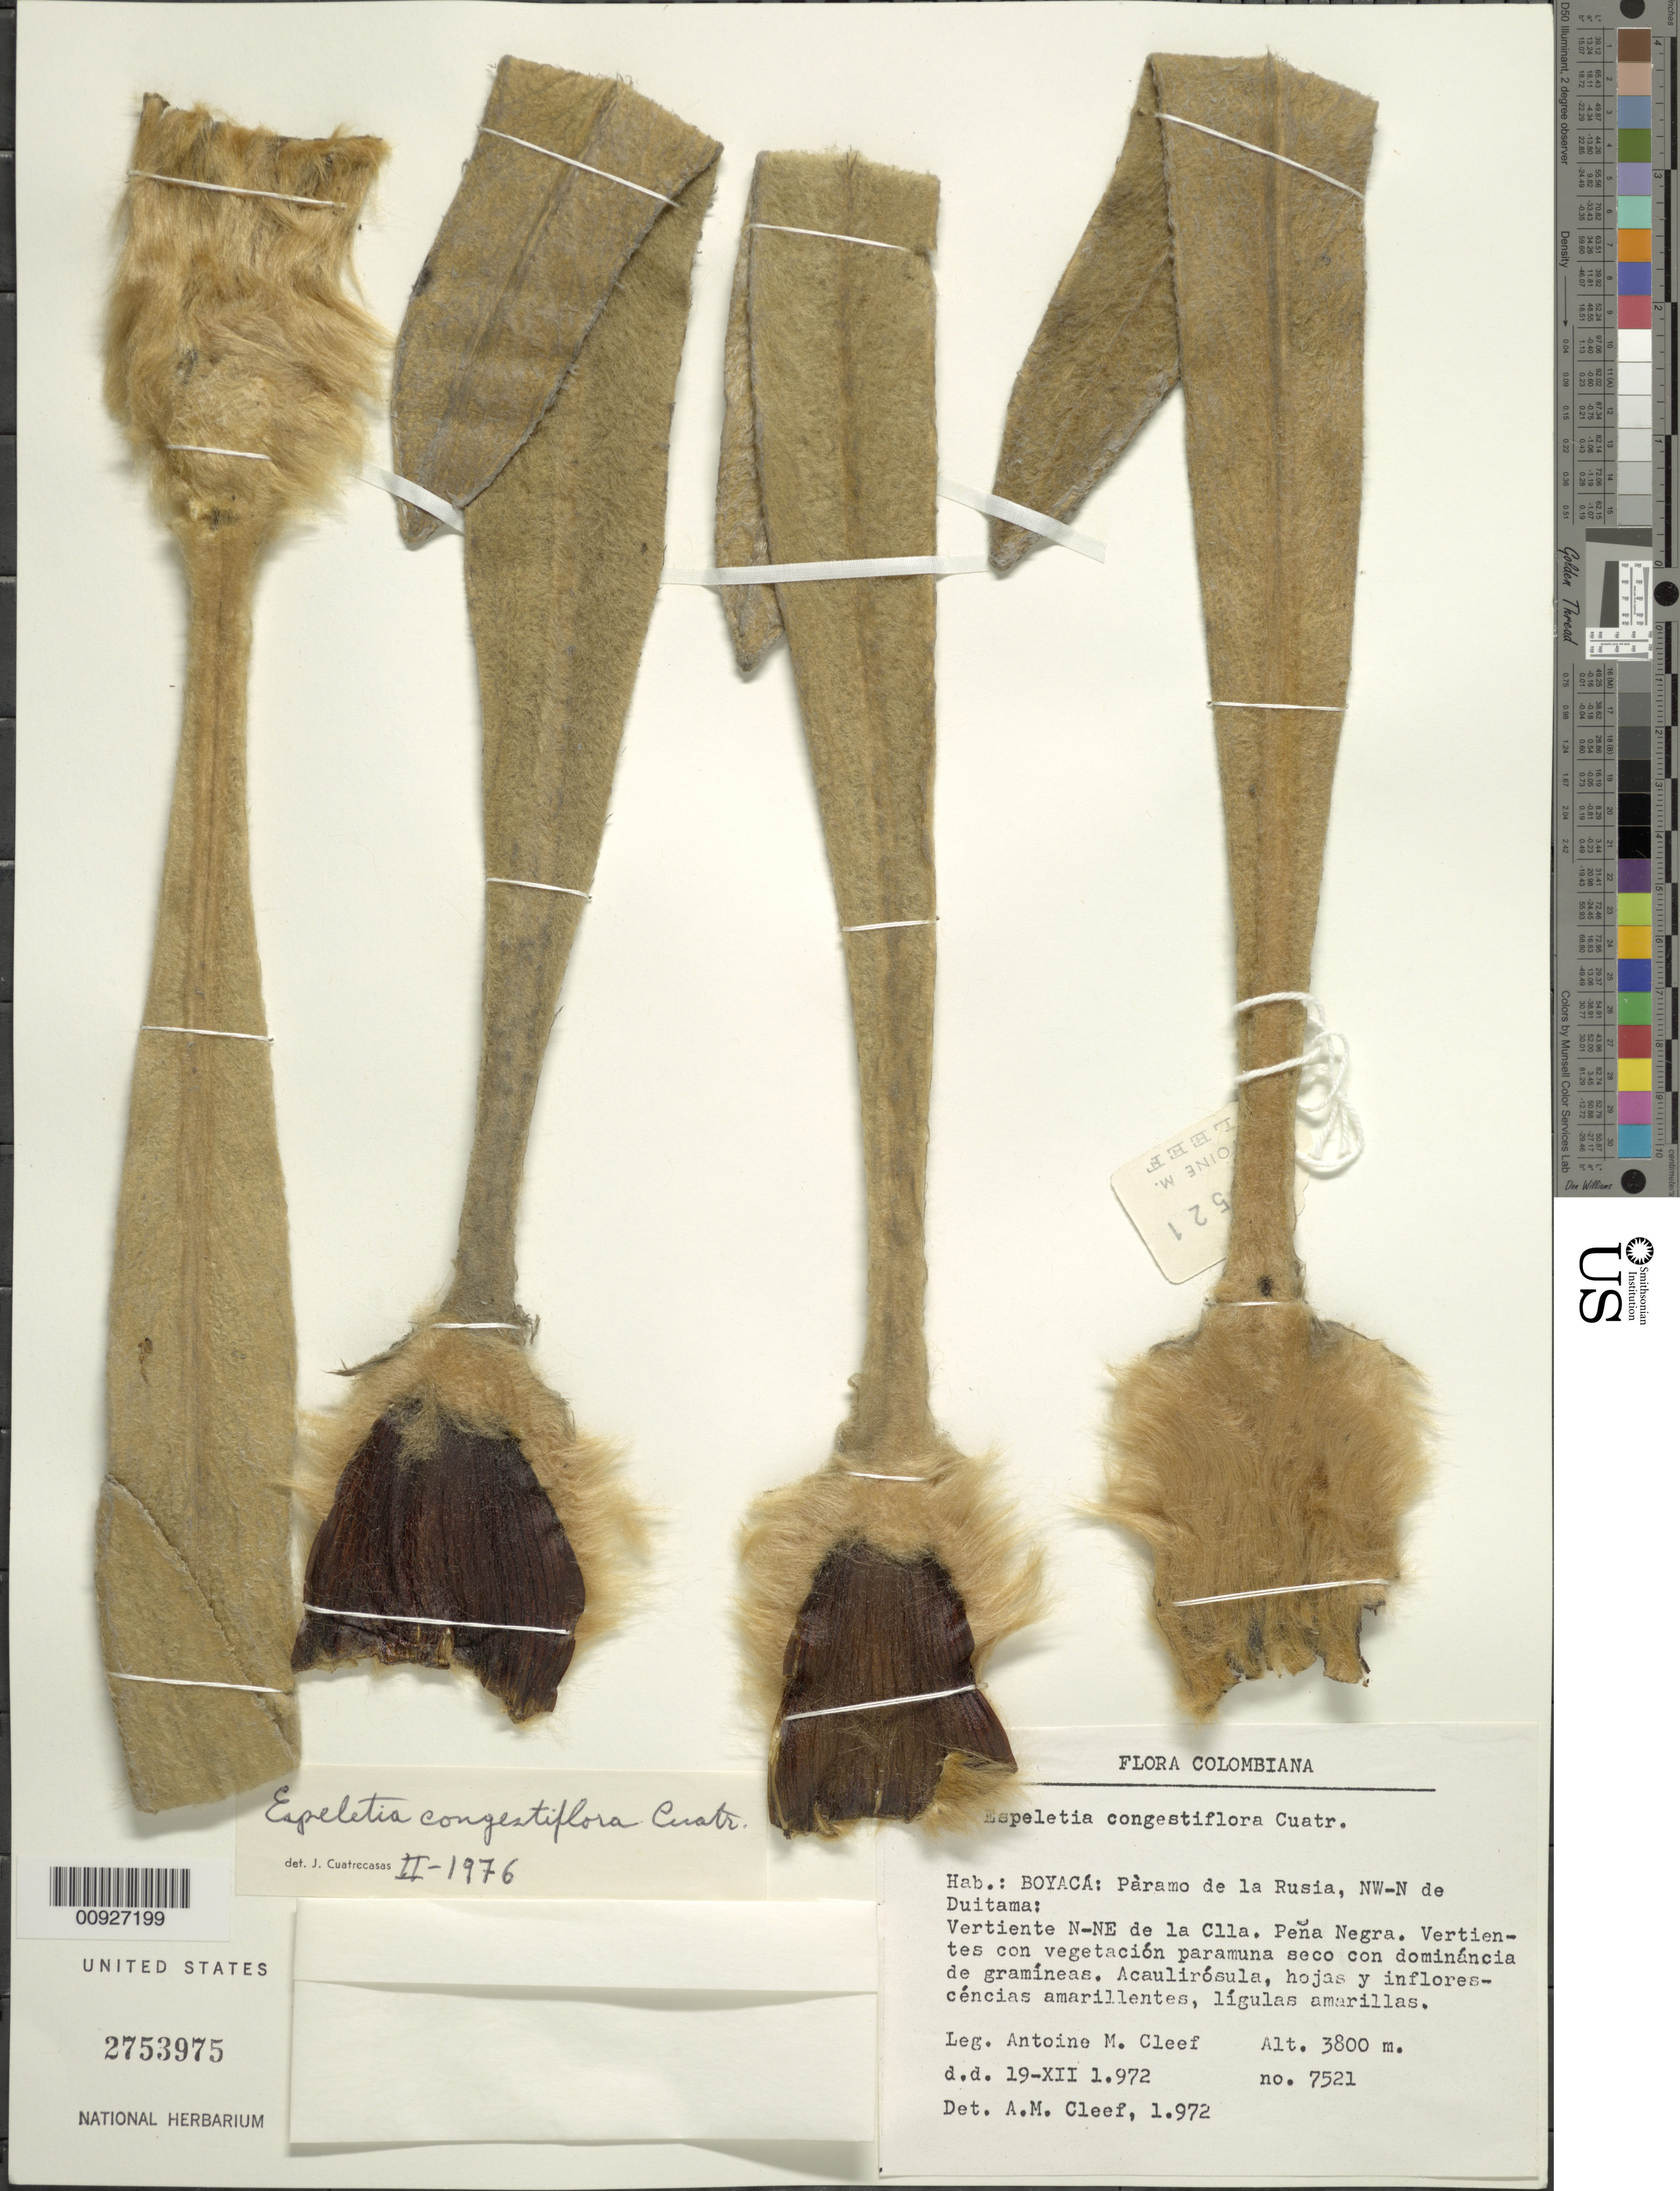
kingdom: Plantae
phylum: Tracheophyta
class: Magnoliopsida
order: Asterales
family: Asteraceae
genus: Espeletia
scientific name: Espeletia congestiflora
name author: Cuatrec.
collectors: A. M. Cleef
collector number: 7521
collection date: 1972-12-19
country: Colombia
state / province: Boyacá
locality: P. de La Rusia. Páramo de La Rusia, NW-N de Duitama: Vertiente N-NE de la Clla. Peña Negra.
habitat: Vertientes con vegetación paramuna seco con dominancia de gramíneas.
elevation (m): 3800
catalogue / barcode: US 2753975